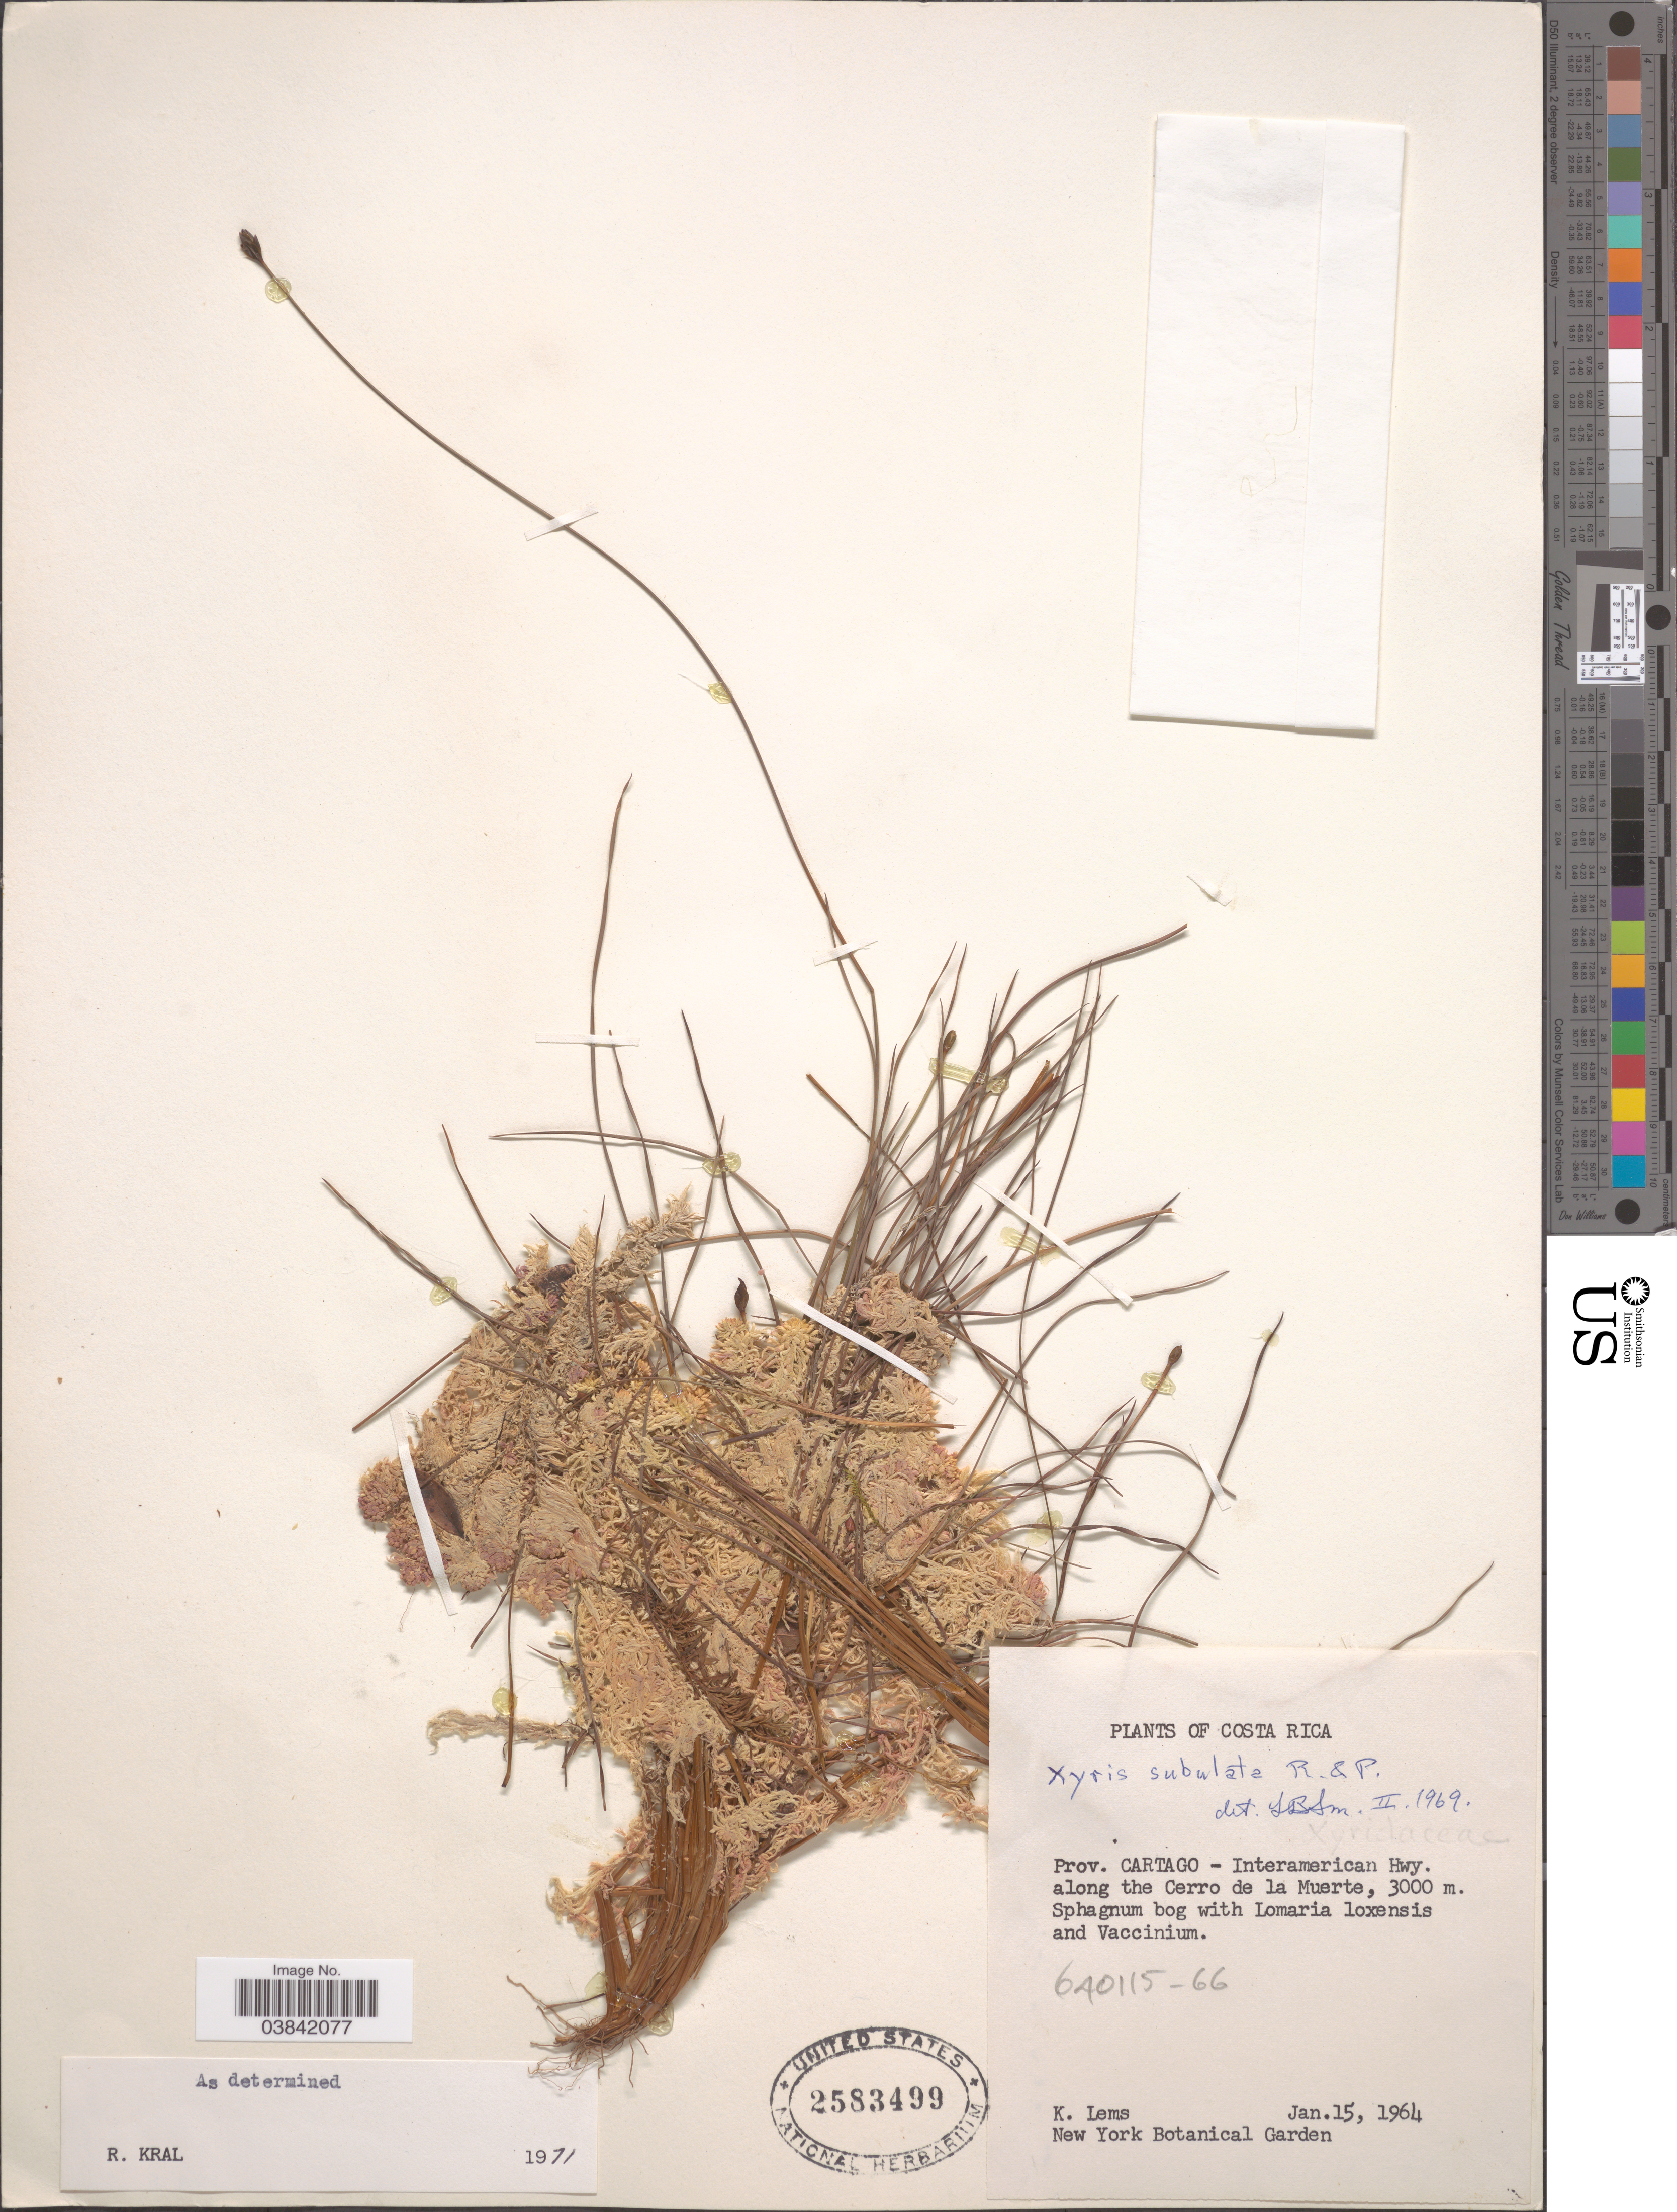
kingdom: Plantae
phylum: Tracheophyta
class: Liliopsida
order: Poales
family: Xyridaceae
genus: Xyris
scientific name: Xyris subulata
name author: Ruiz & Pav.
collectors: K. Lems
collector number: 640115-66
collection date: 1964-01-15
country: Costa Rica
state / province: Cartago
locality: Interamerican Hwy. along the Cerro de la Muerte.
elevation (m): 3000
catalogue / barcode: US 2583499